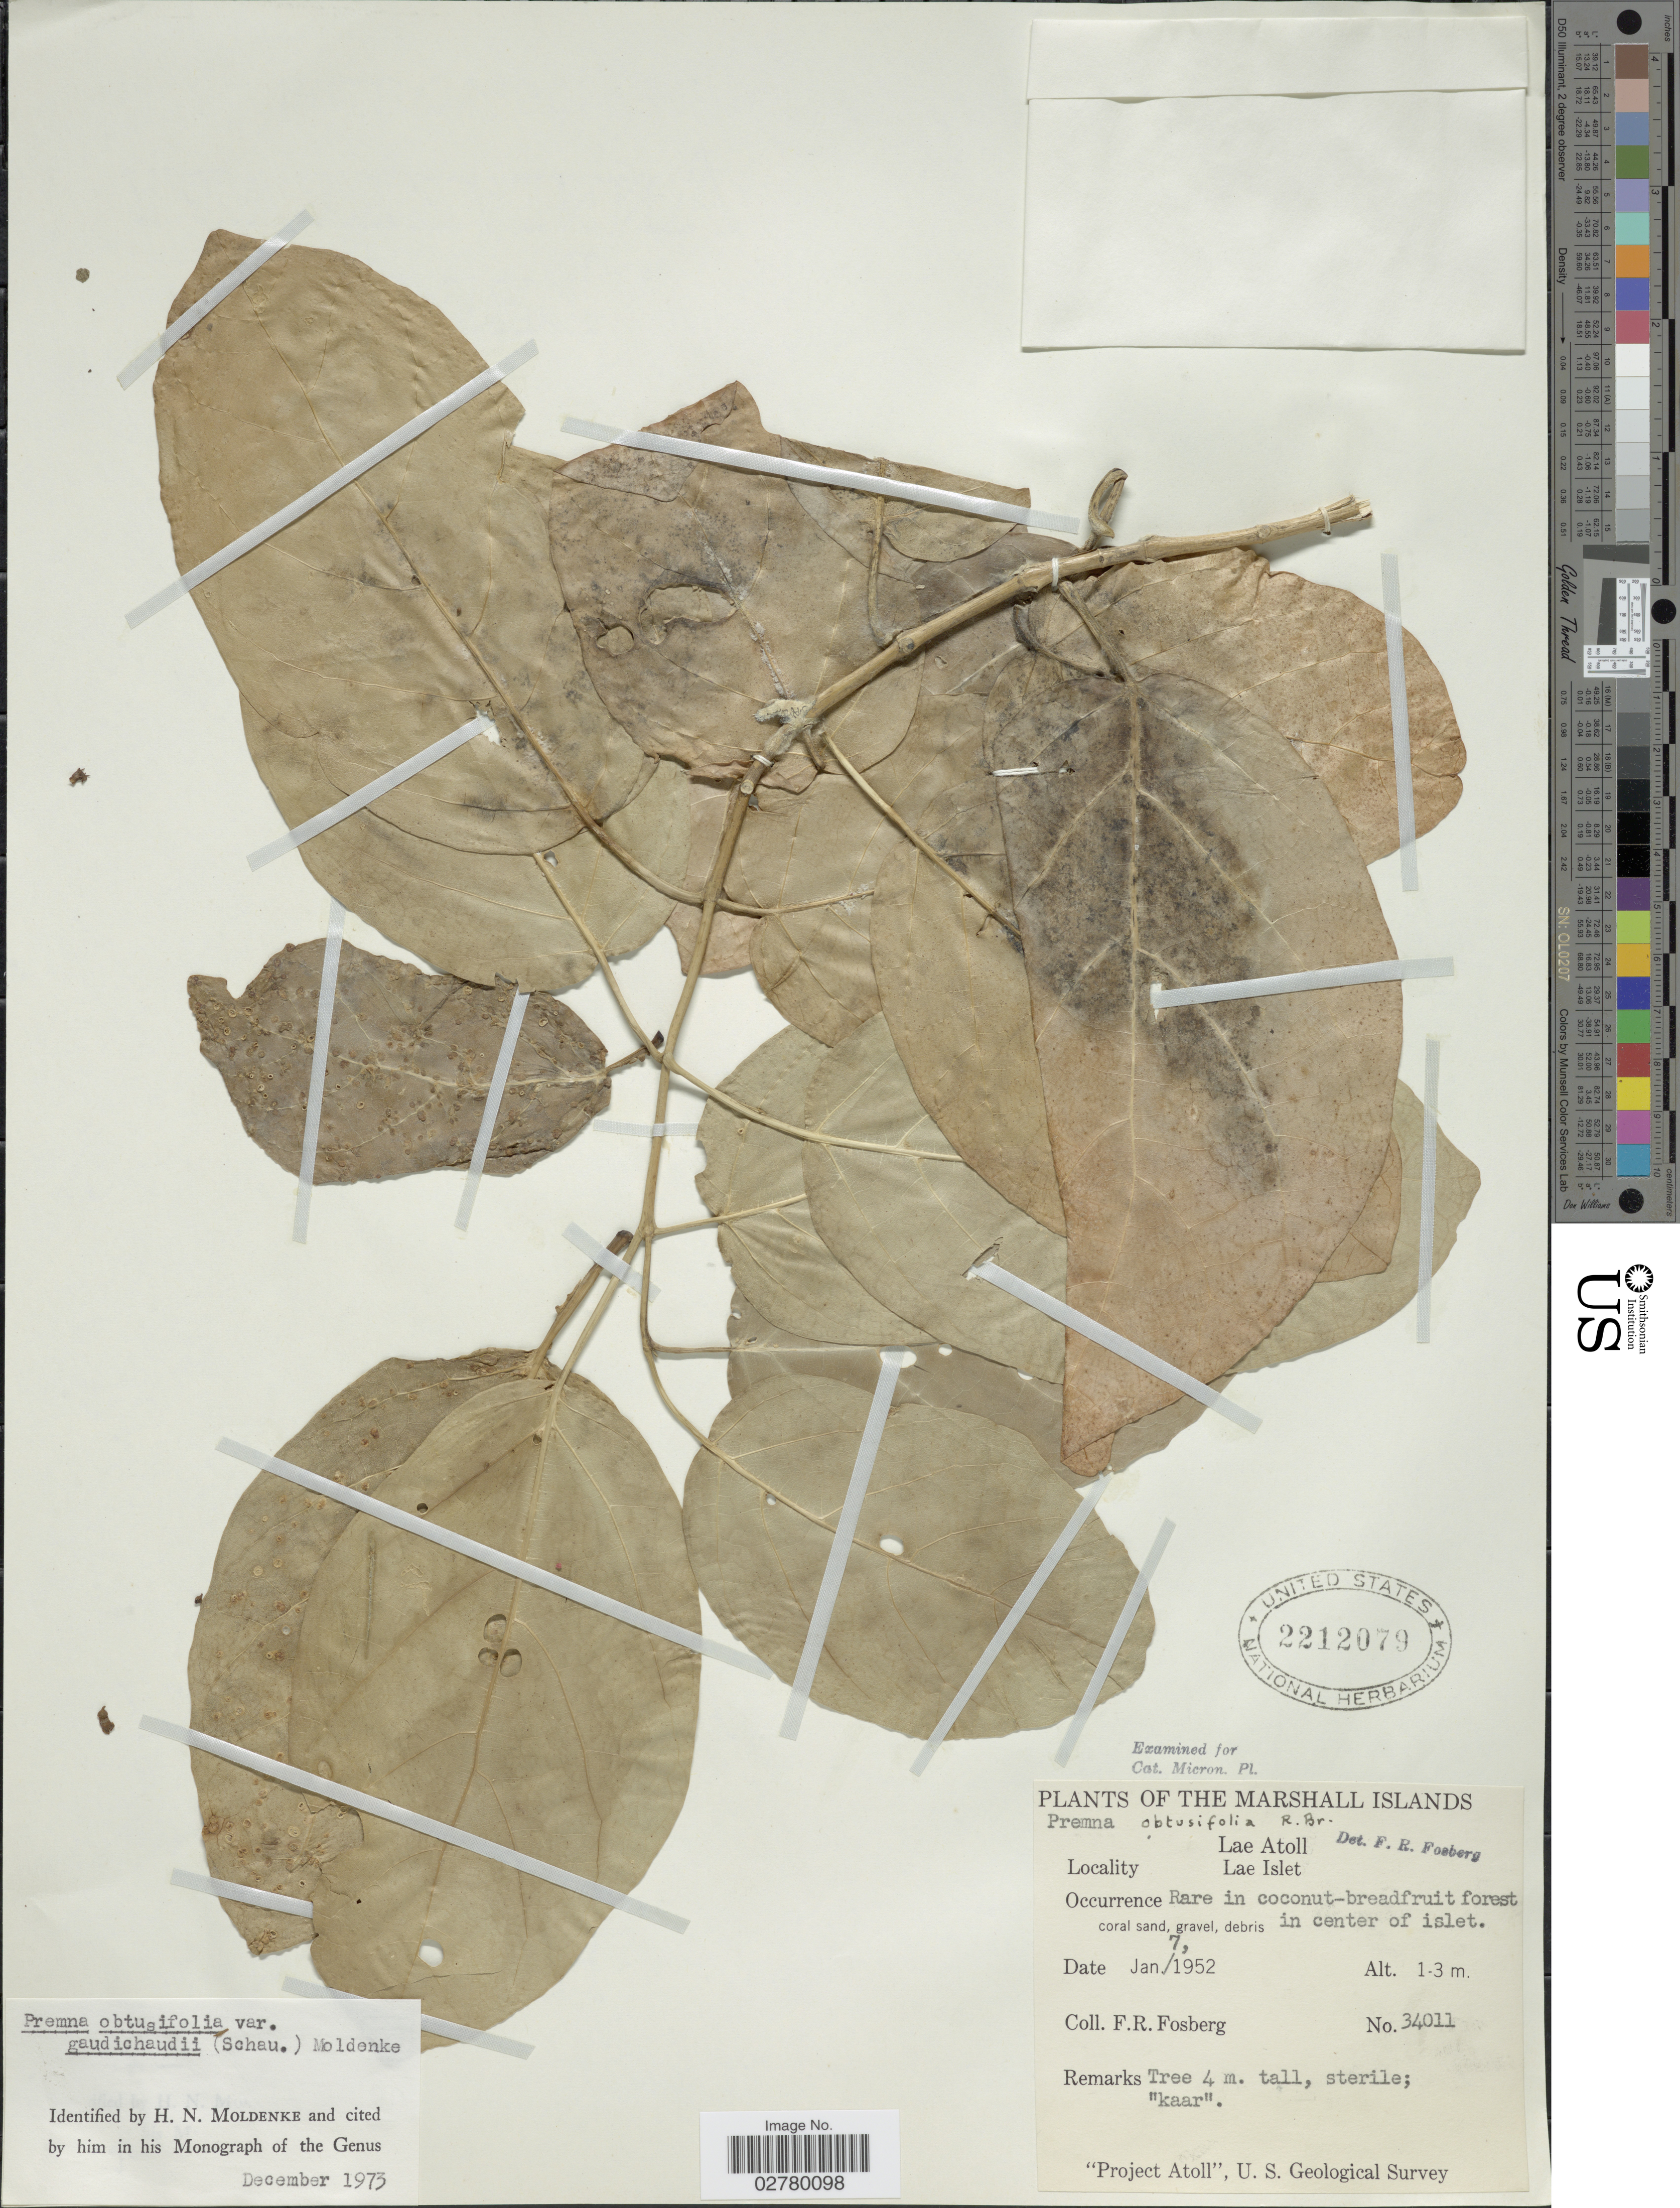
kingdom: Plantae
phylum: Tracheophyta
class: Magnoliopsida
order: Lamiales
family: Lamiaceae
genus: Premna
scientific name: Premna obtusifolia var. gaudichaudii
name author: (Schauer) Moldenke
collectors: F. R. Fosberg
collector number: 34011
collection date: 1952-01-07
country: Marshall Islands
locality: Lae Atoll, Lae Islet.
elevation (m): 1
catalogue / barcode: US 2212079